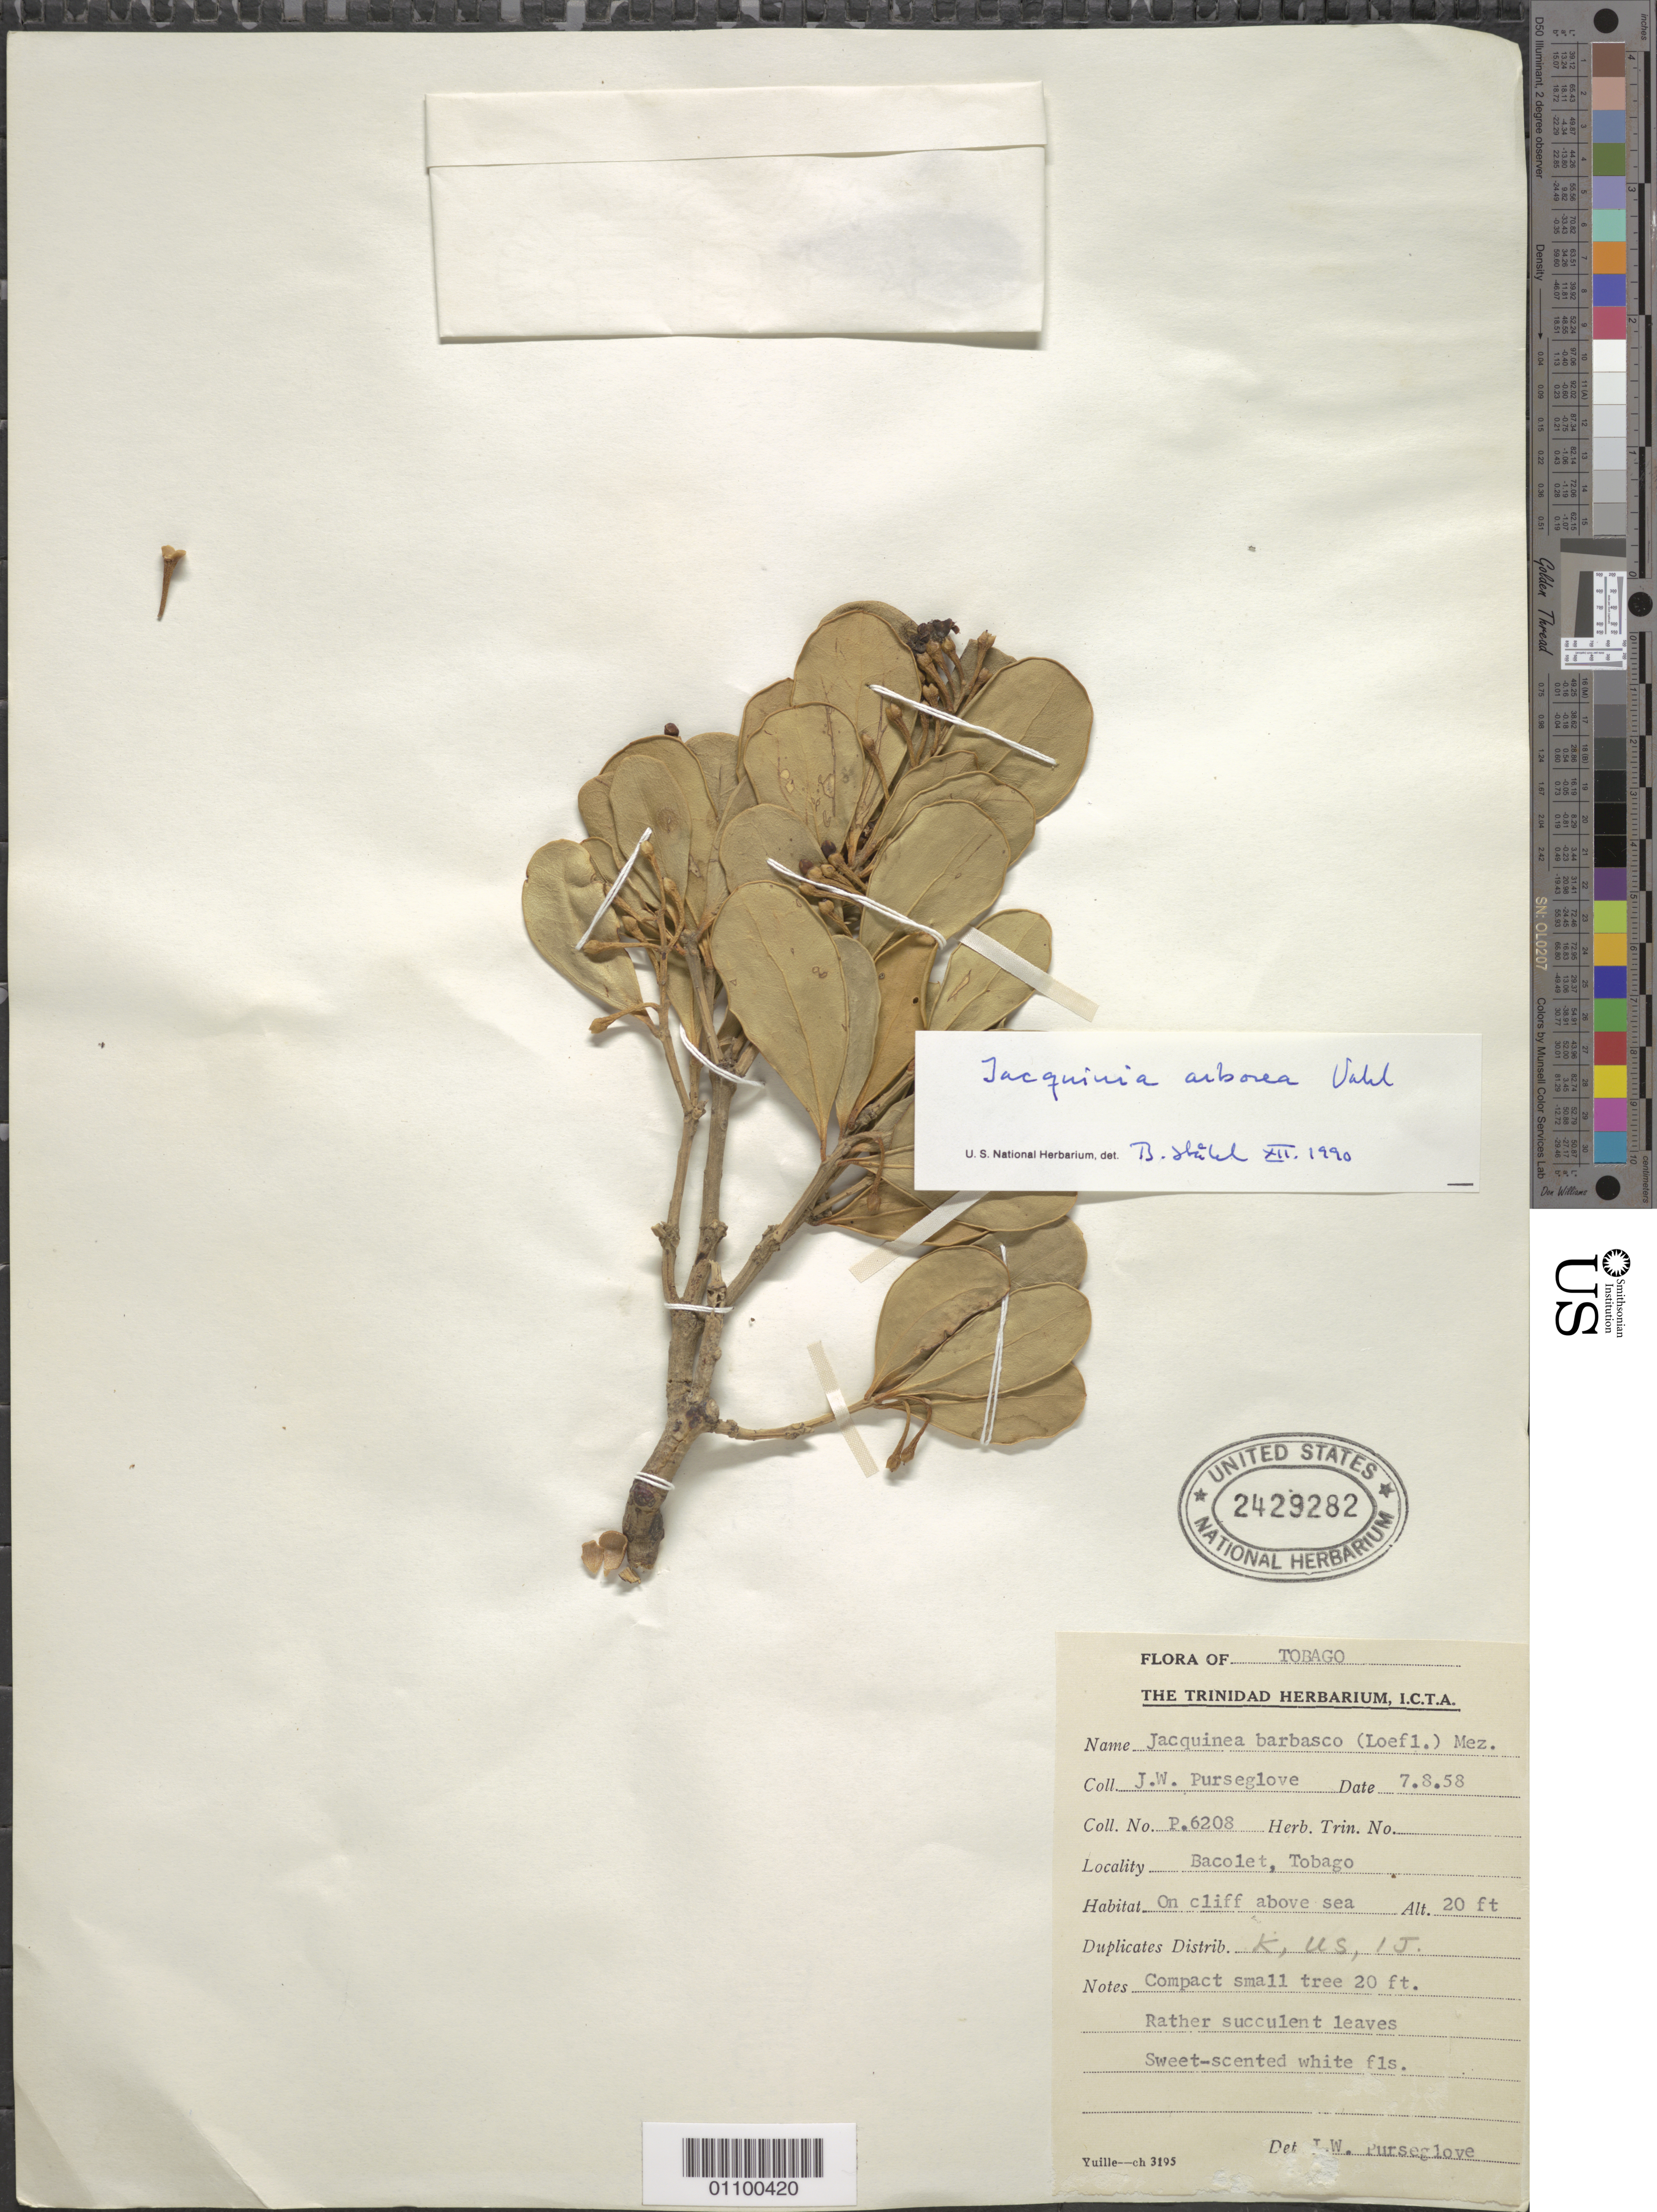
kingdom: Plantae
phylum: Tracheophyta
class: Magnoliopsida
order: Ericales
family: Primulaceae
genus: Jacquinia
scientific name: Jacquinia arborea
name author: Vahl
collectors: J. Purseglove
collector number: P.6208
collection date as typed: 08 Jul 1958 or 07 Jul 1958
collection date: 1958-07-07 or 1958-07-08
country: Trinidad and Tobago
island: Tobago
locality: Bacolet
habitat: on cliff above sea | Duplicates Distrib. K, US, IJ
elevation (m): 6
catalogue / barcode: US 2429282